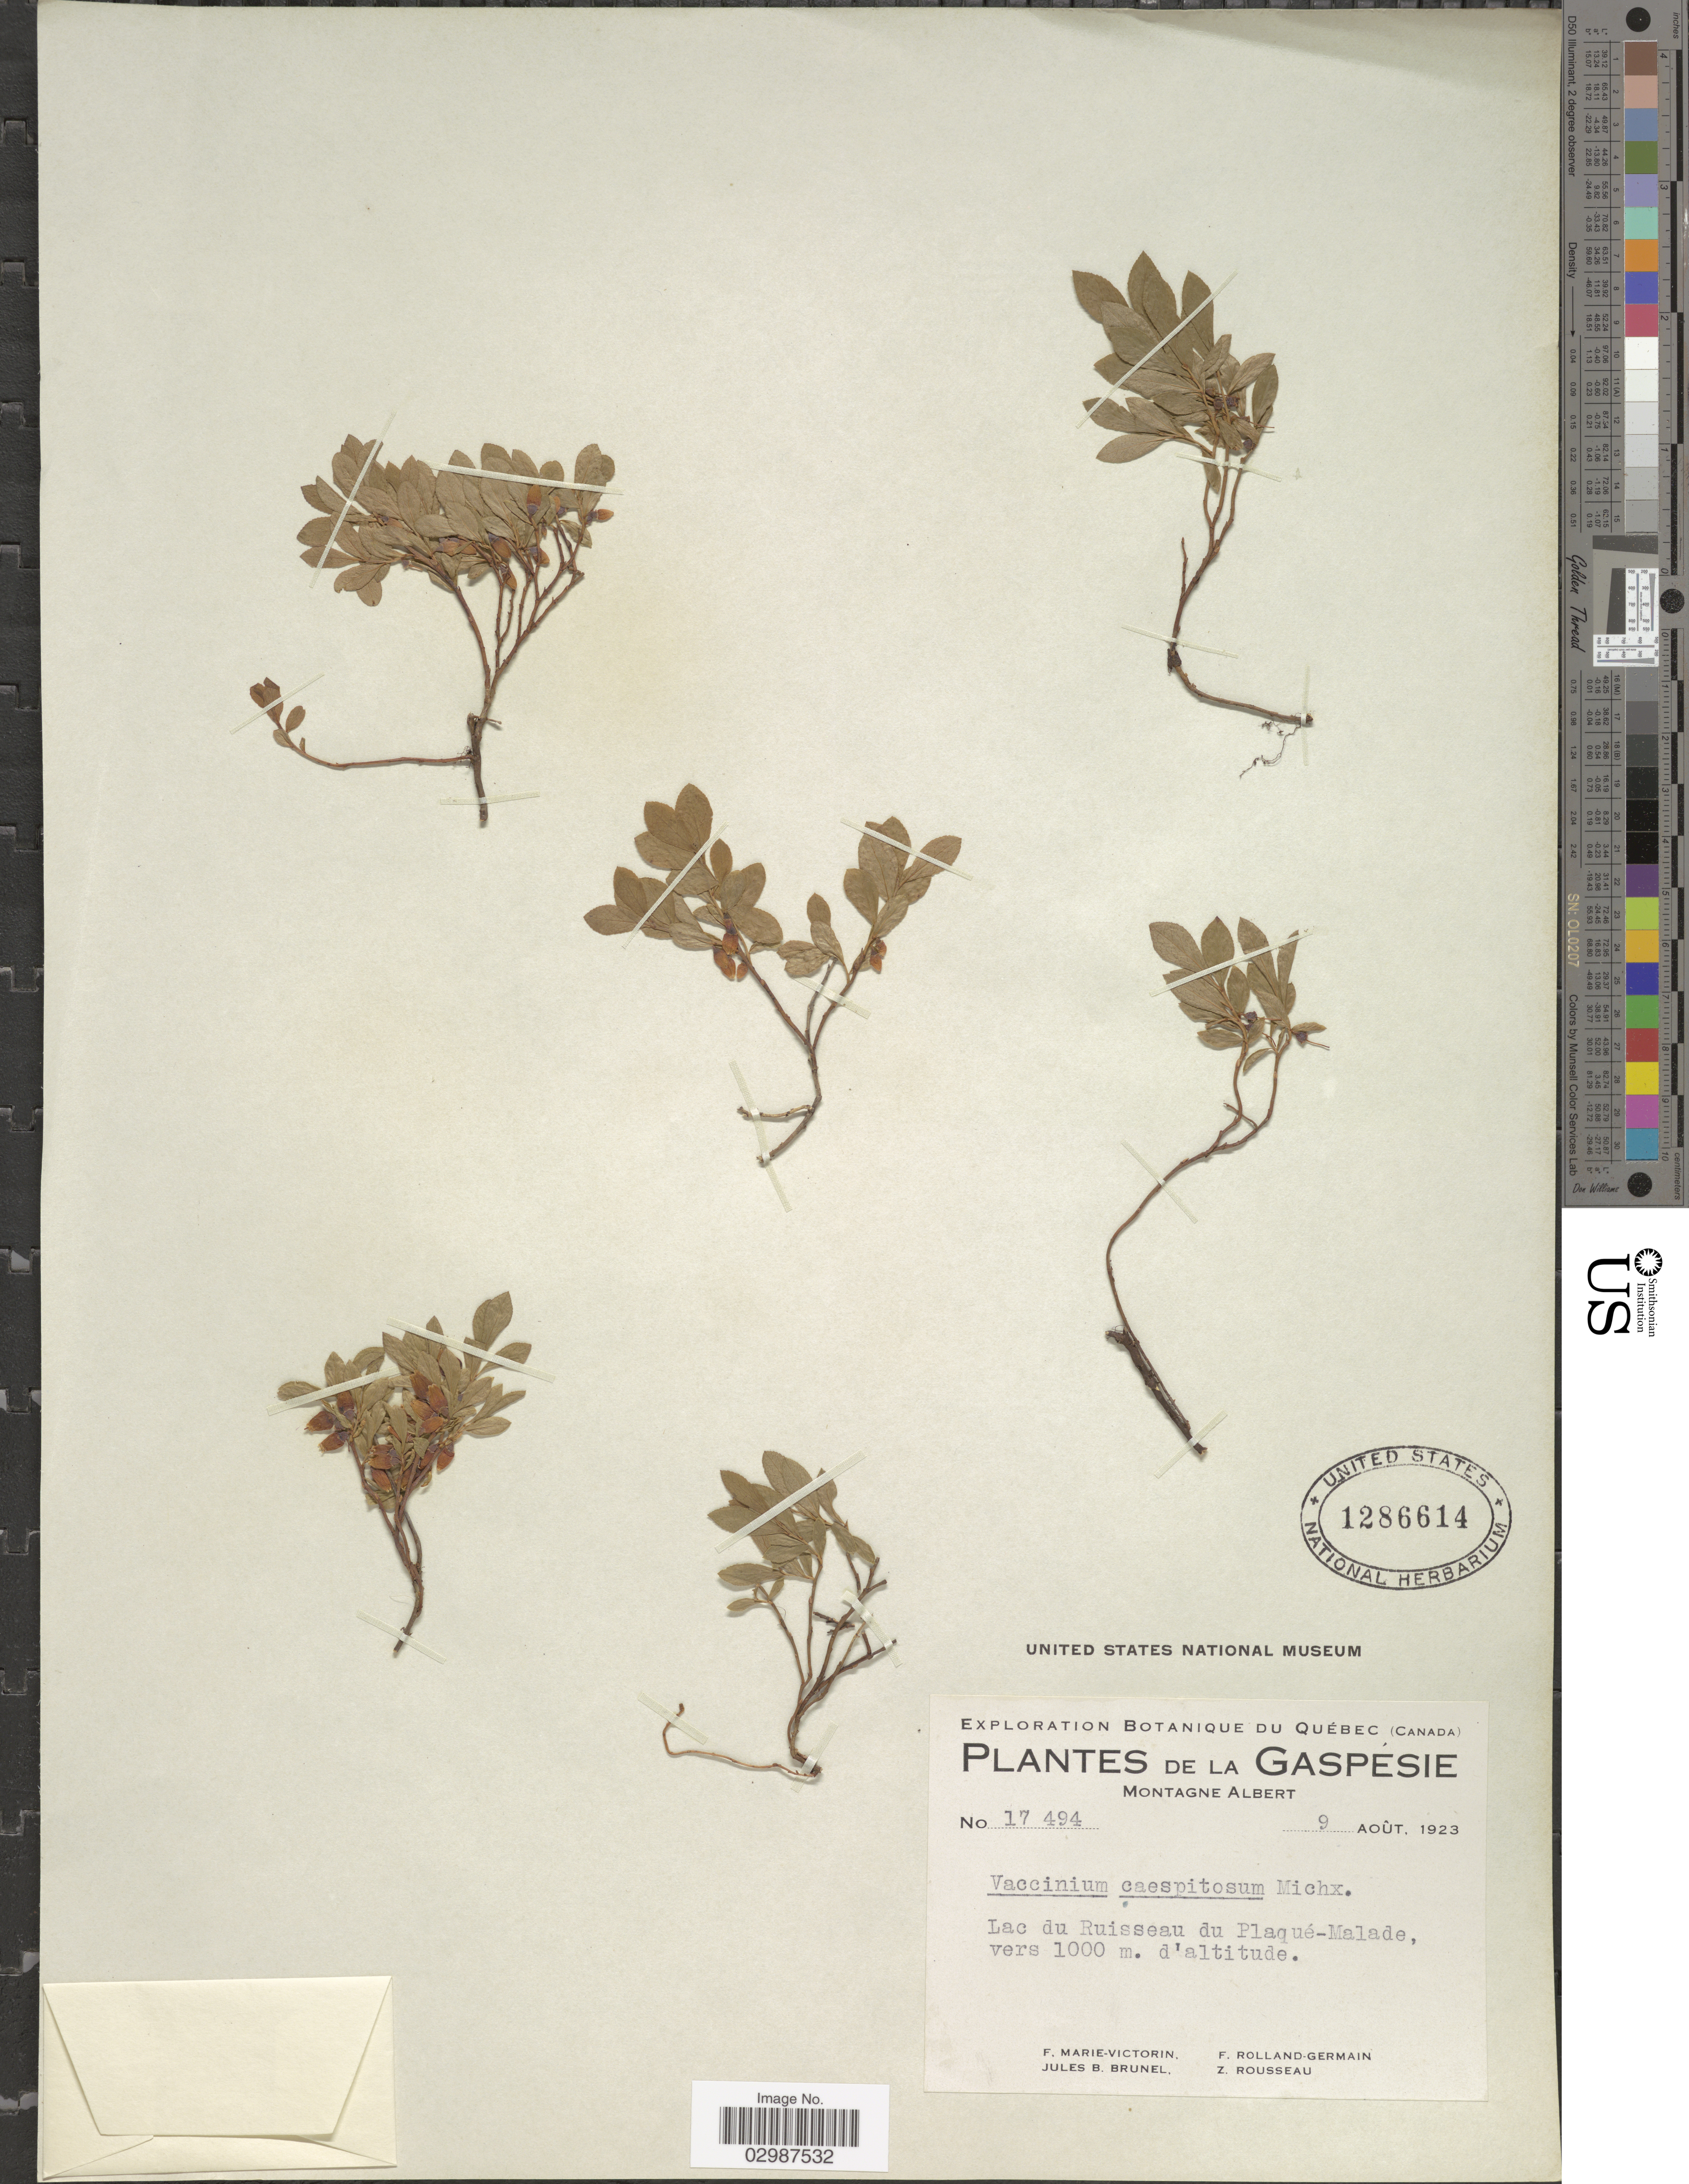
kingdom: Plantae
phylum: Tracheophyta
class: Magnoliopsida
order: Ericales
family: Ericaceae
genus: Vaccinium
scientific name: Vaccinium caespitosum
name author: Michx.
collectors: F. Marie-Victorin, J. Brunel, Rolland-Germain & Z. Rousseau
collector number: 17494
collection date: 1923-08-09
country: Canada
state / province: Quebec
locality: Gaspesie. Montagne Albert. Lac du Ruisseau du Plaqué-Malade.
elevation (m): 1000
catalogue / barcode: US 1286614